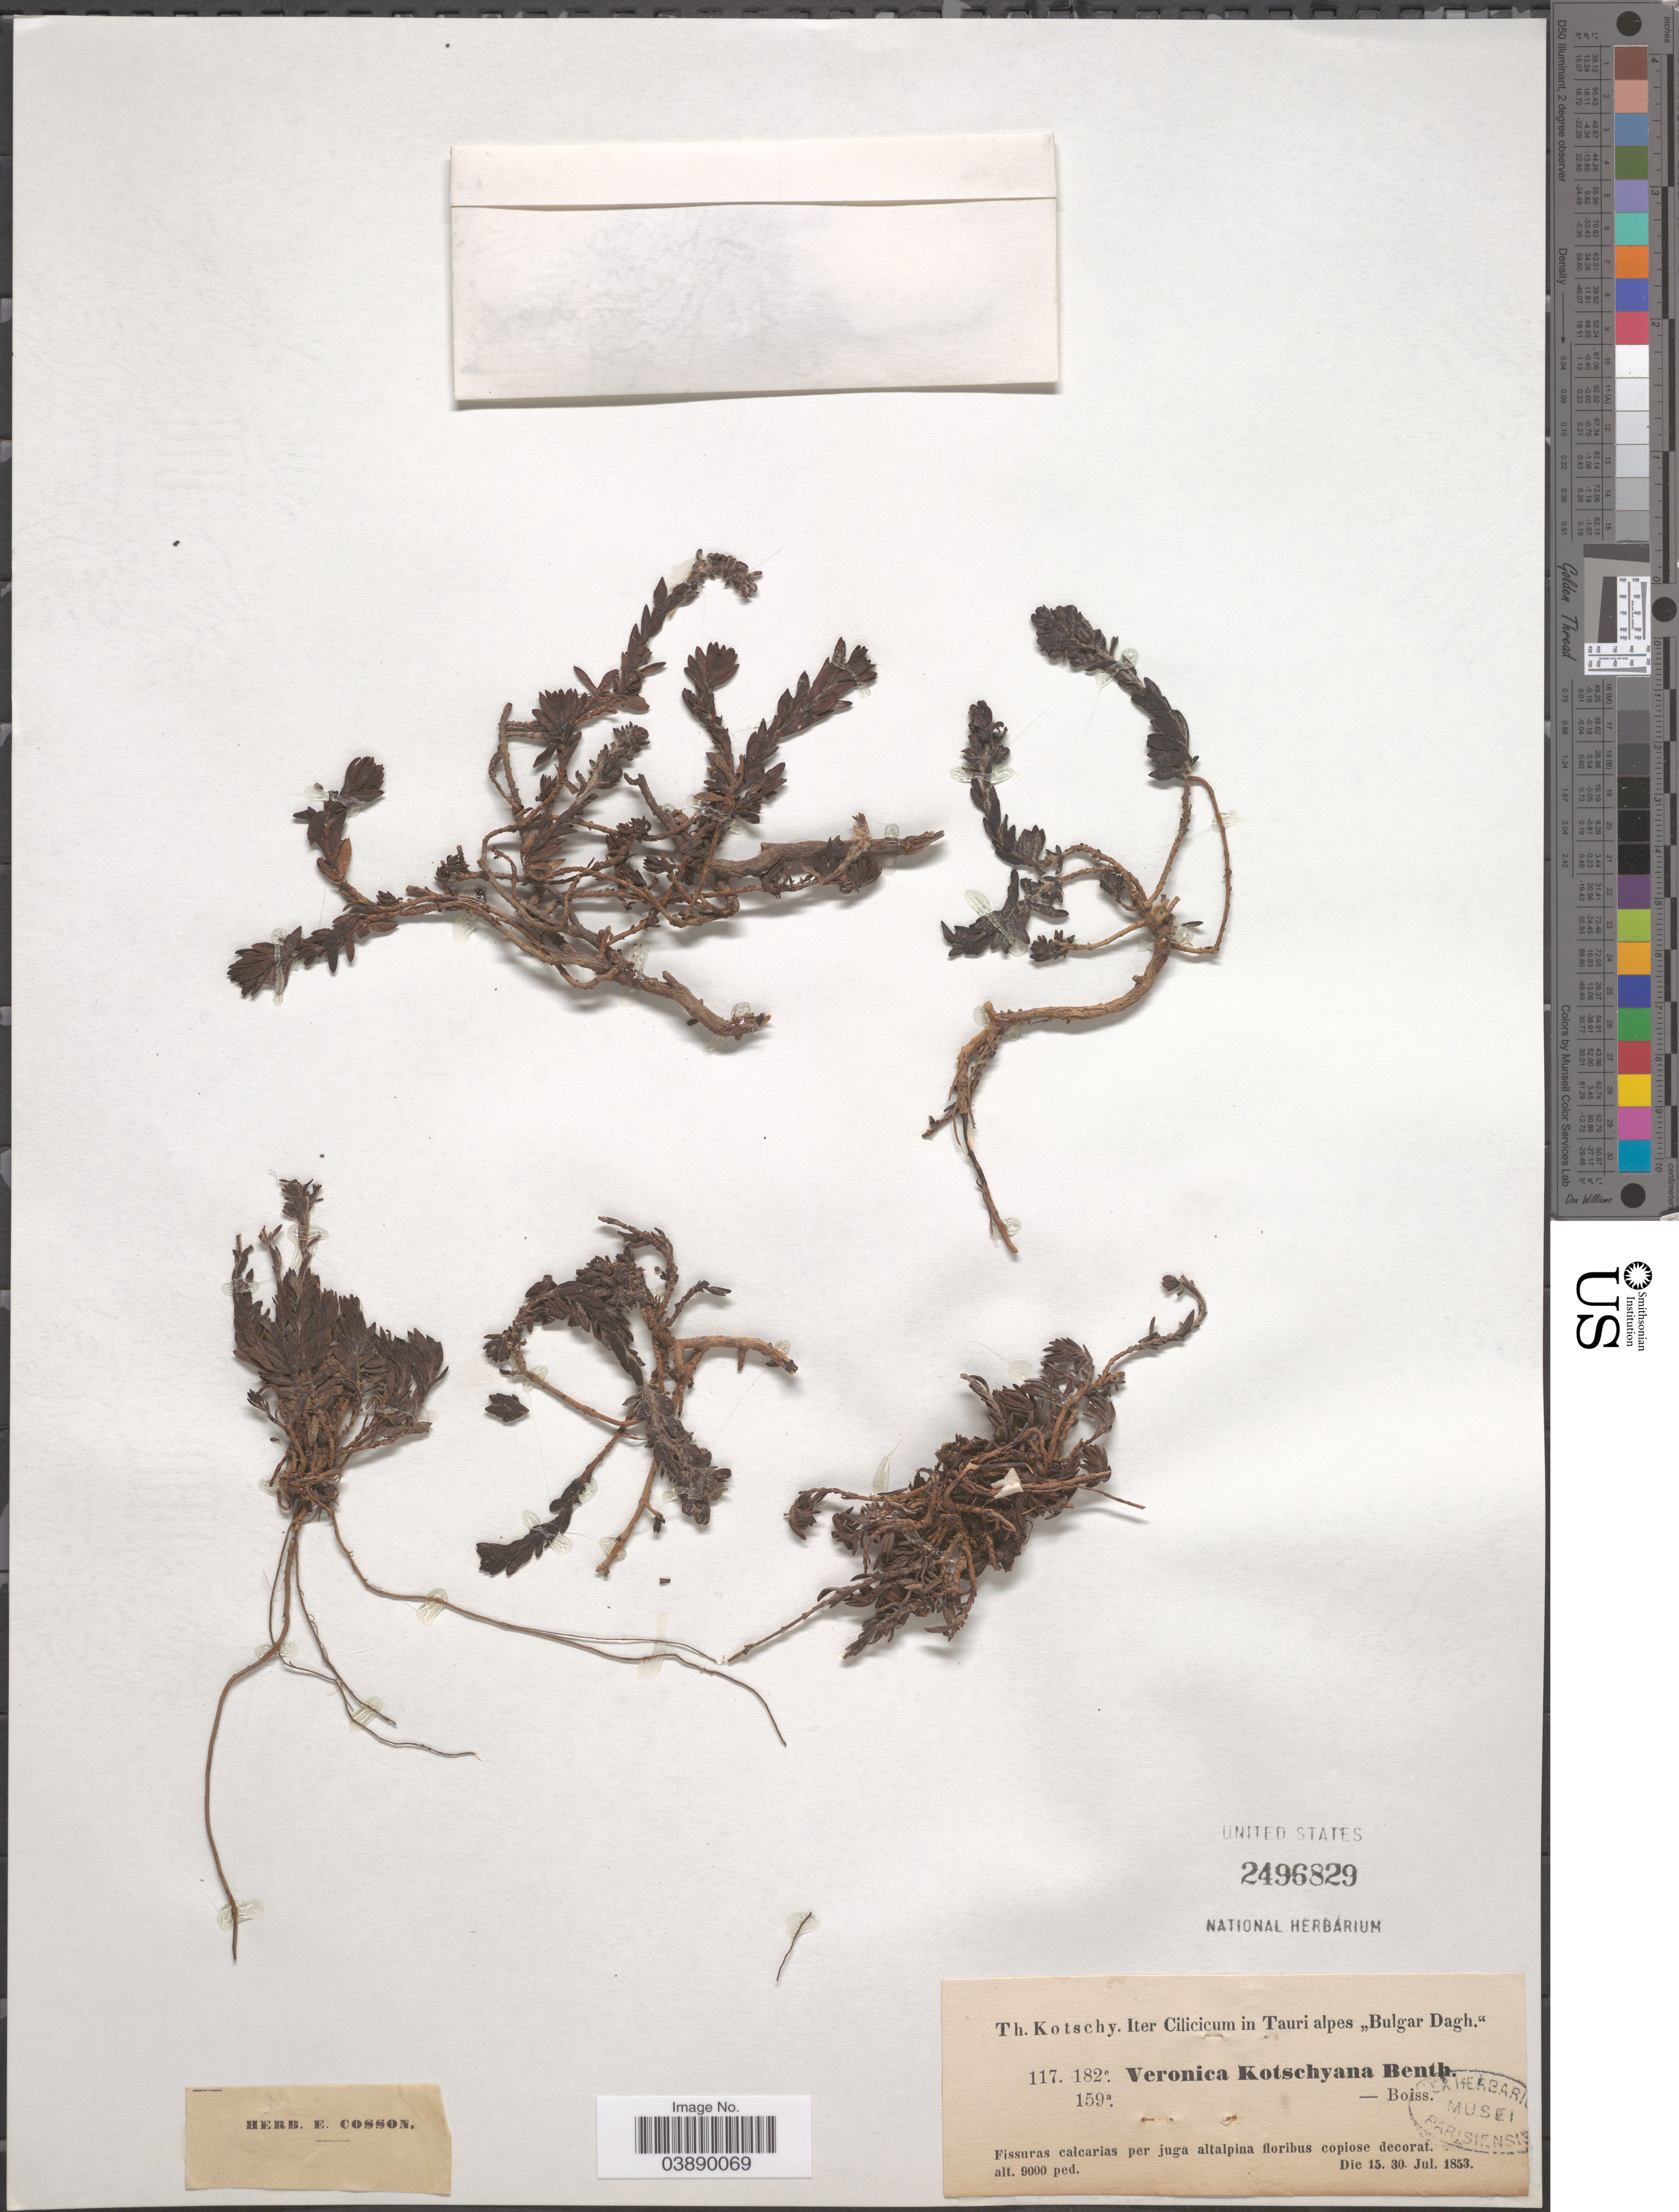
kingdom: Plantae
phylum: Tracheophyta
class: Magnoliopsida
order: Lamiales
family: Plantaginaceae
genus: Veronica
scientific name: Veronica kotschyana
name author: Benth.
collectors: K. G. Kotschy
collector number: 117/182e/159a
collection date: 1853-07-15/1853-07-30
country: Turkey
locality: Cilicicum in Tauri alpes "Bulga Dagh".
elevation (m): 2743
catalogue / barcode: US 2496829